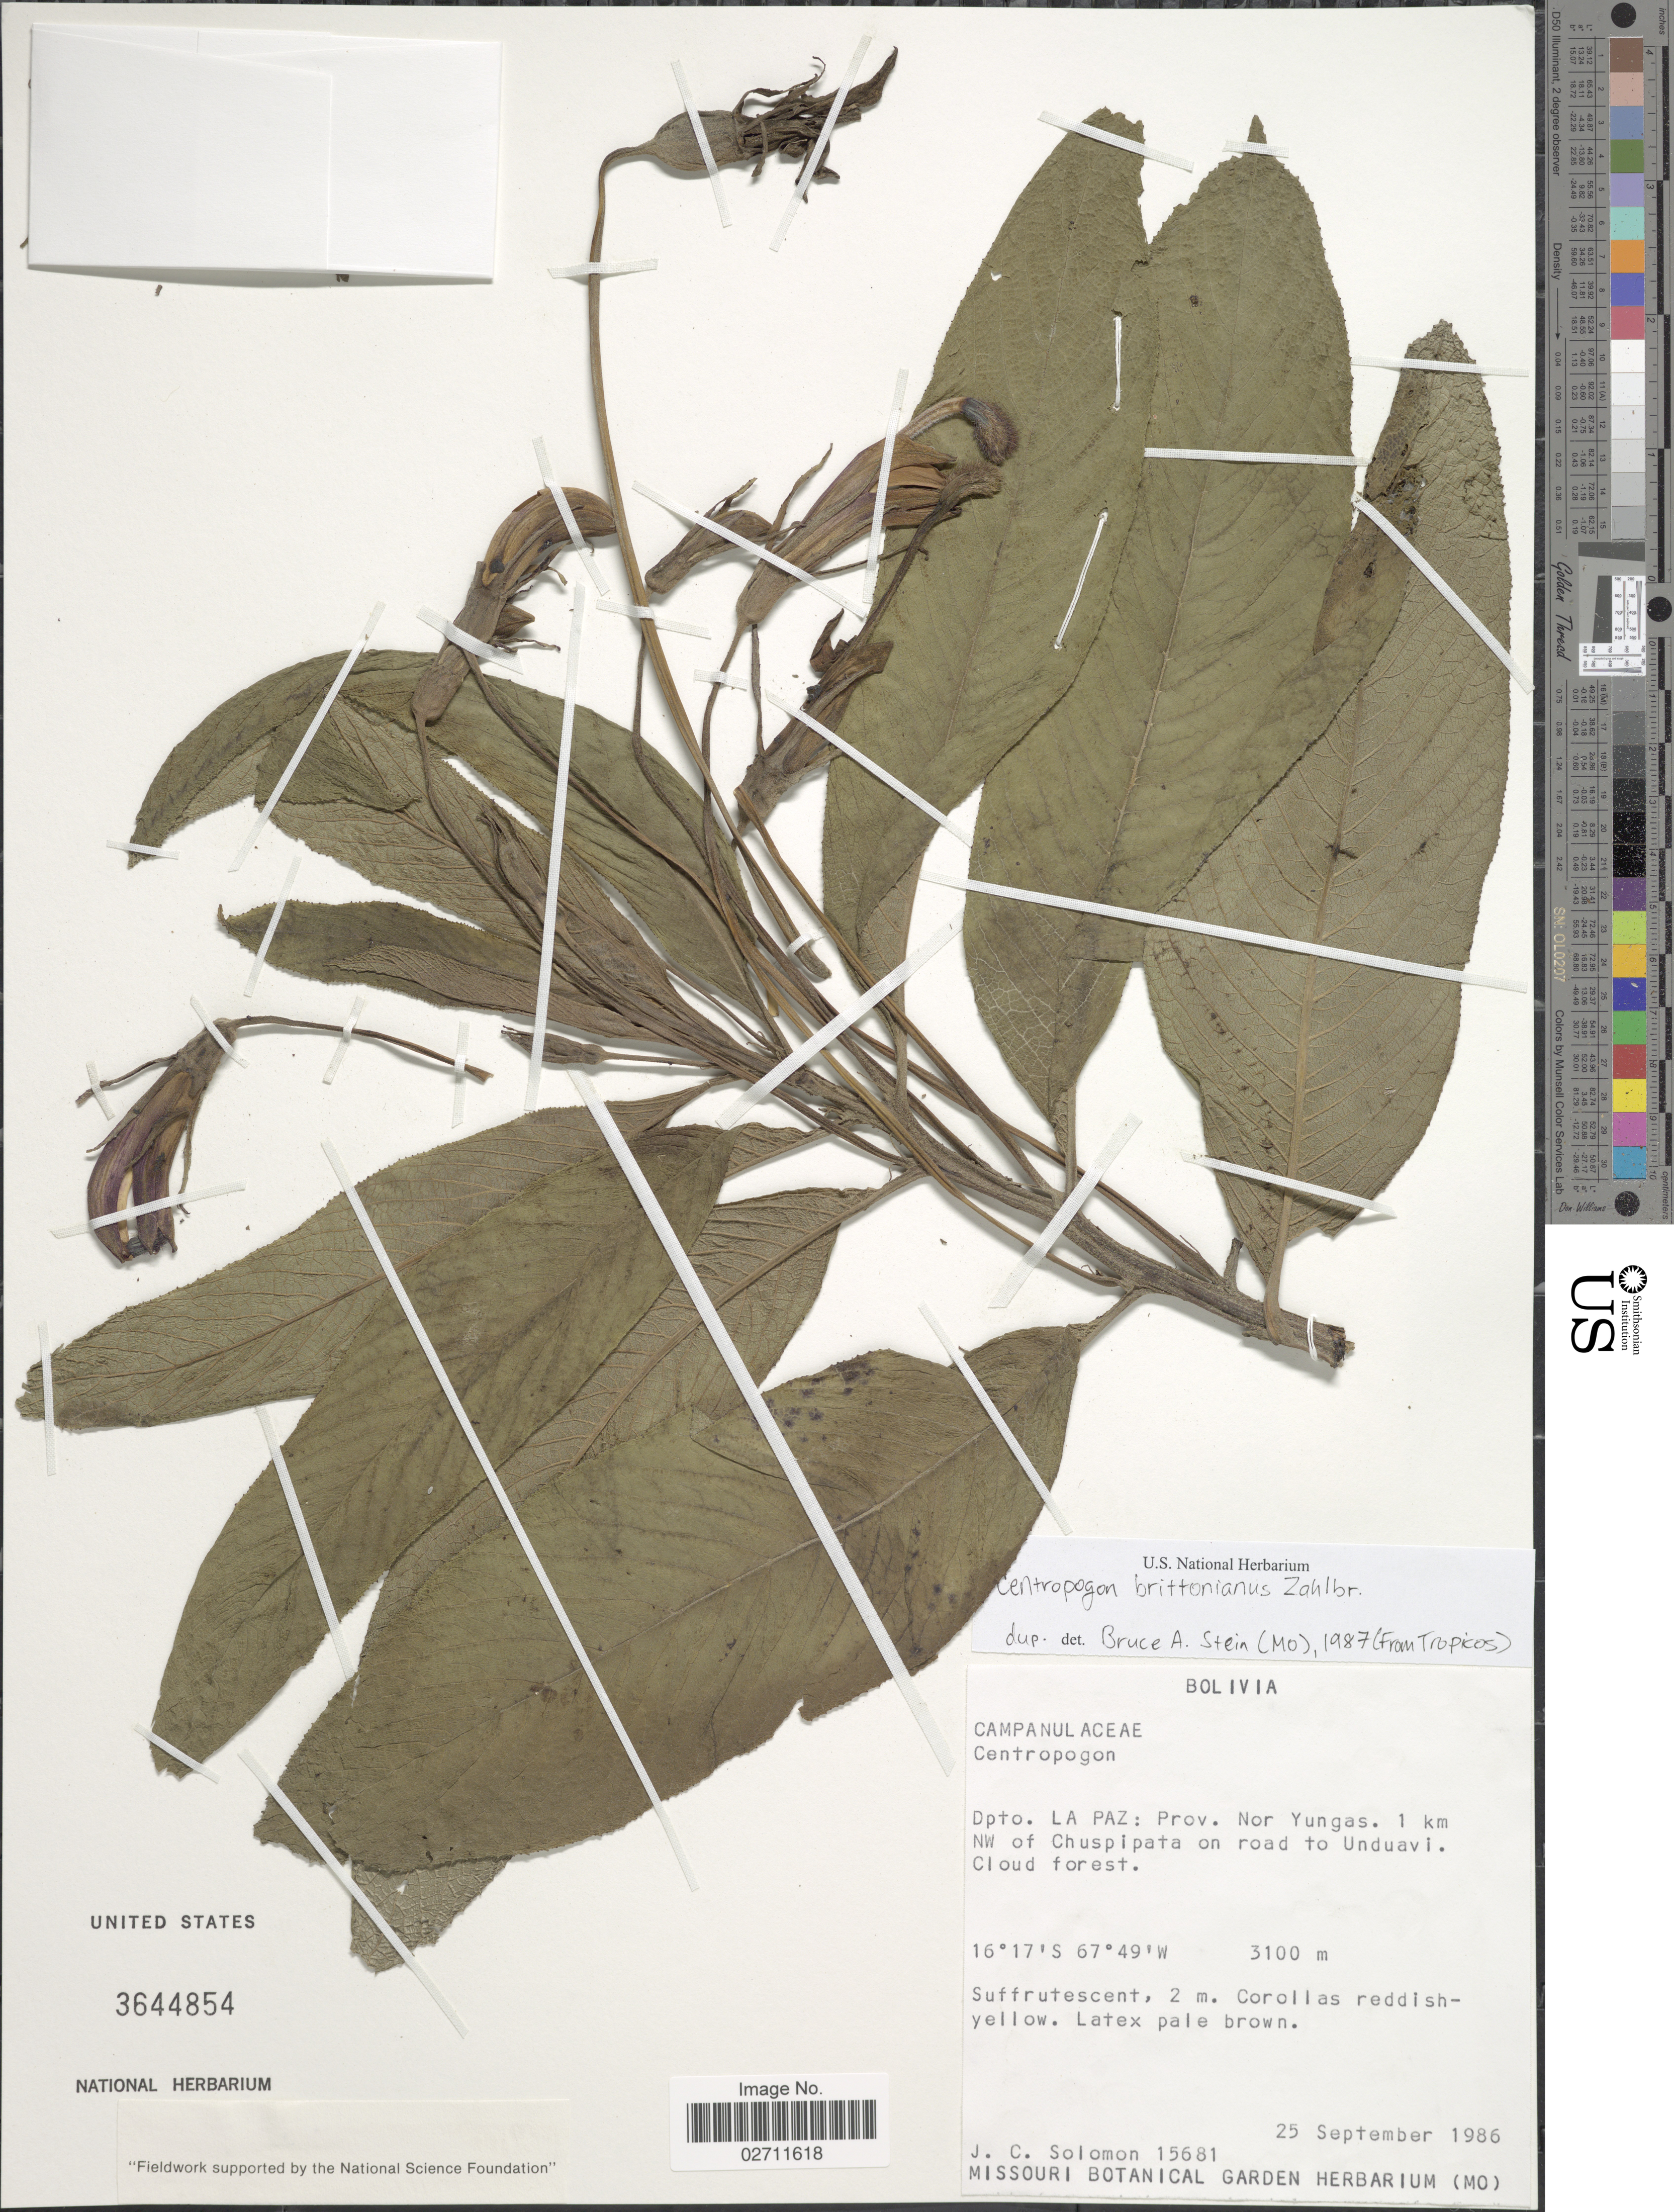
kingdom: Plantae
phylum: Tracheophyta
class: Magnoliopsida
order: Asterales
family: Campanulaceae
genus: Centropogon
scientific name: Centropogon brittonianus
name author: Zahlbr.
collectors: J. C. Solomon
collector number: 15681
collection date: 1986-09-25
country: Bolivia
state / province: La Paz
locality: Prov. Nor Yungas. 1 km NW of Chuspipata on road to Unduavi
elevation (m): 3100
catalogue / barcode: US 3644854